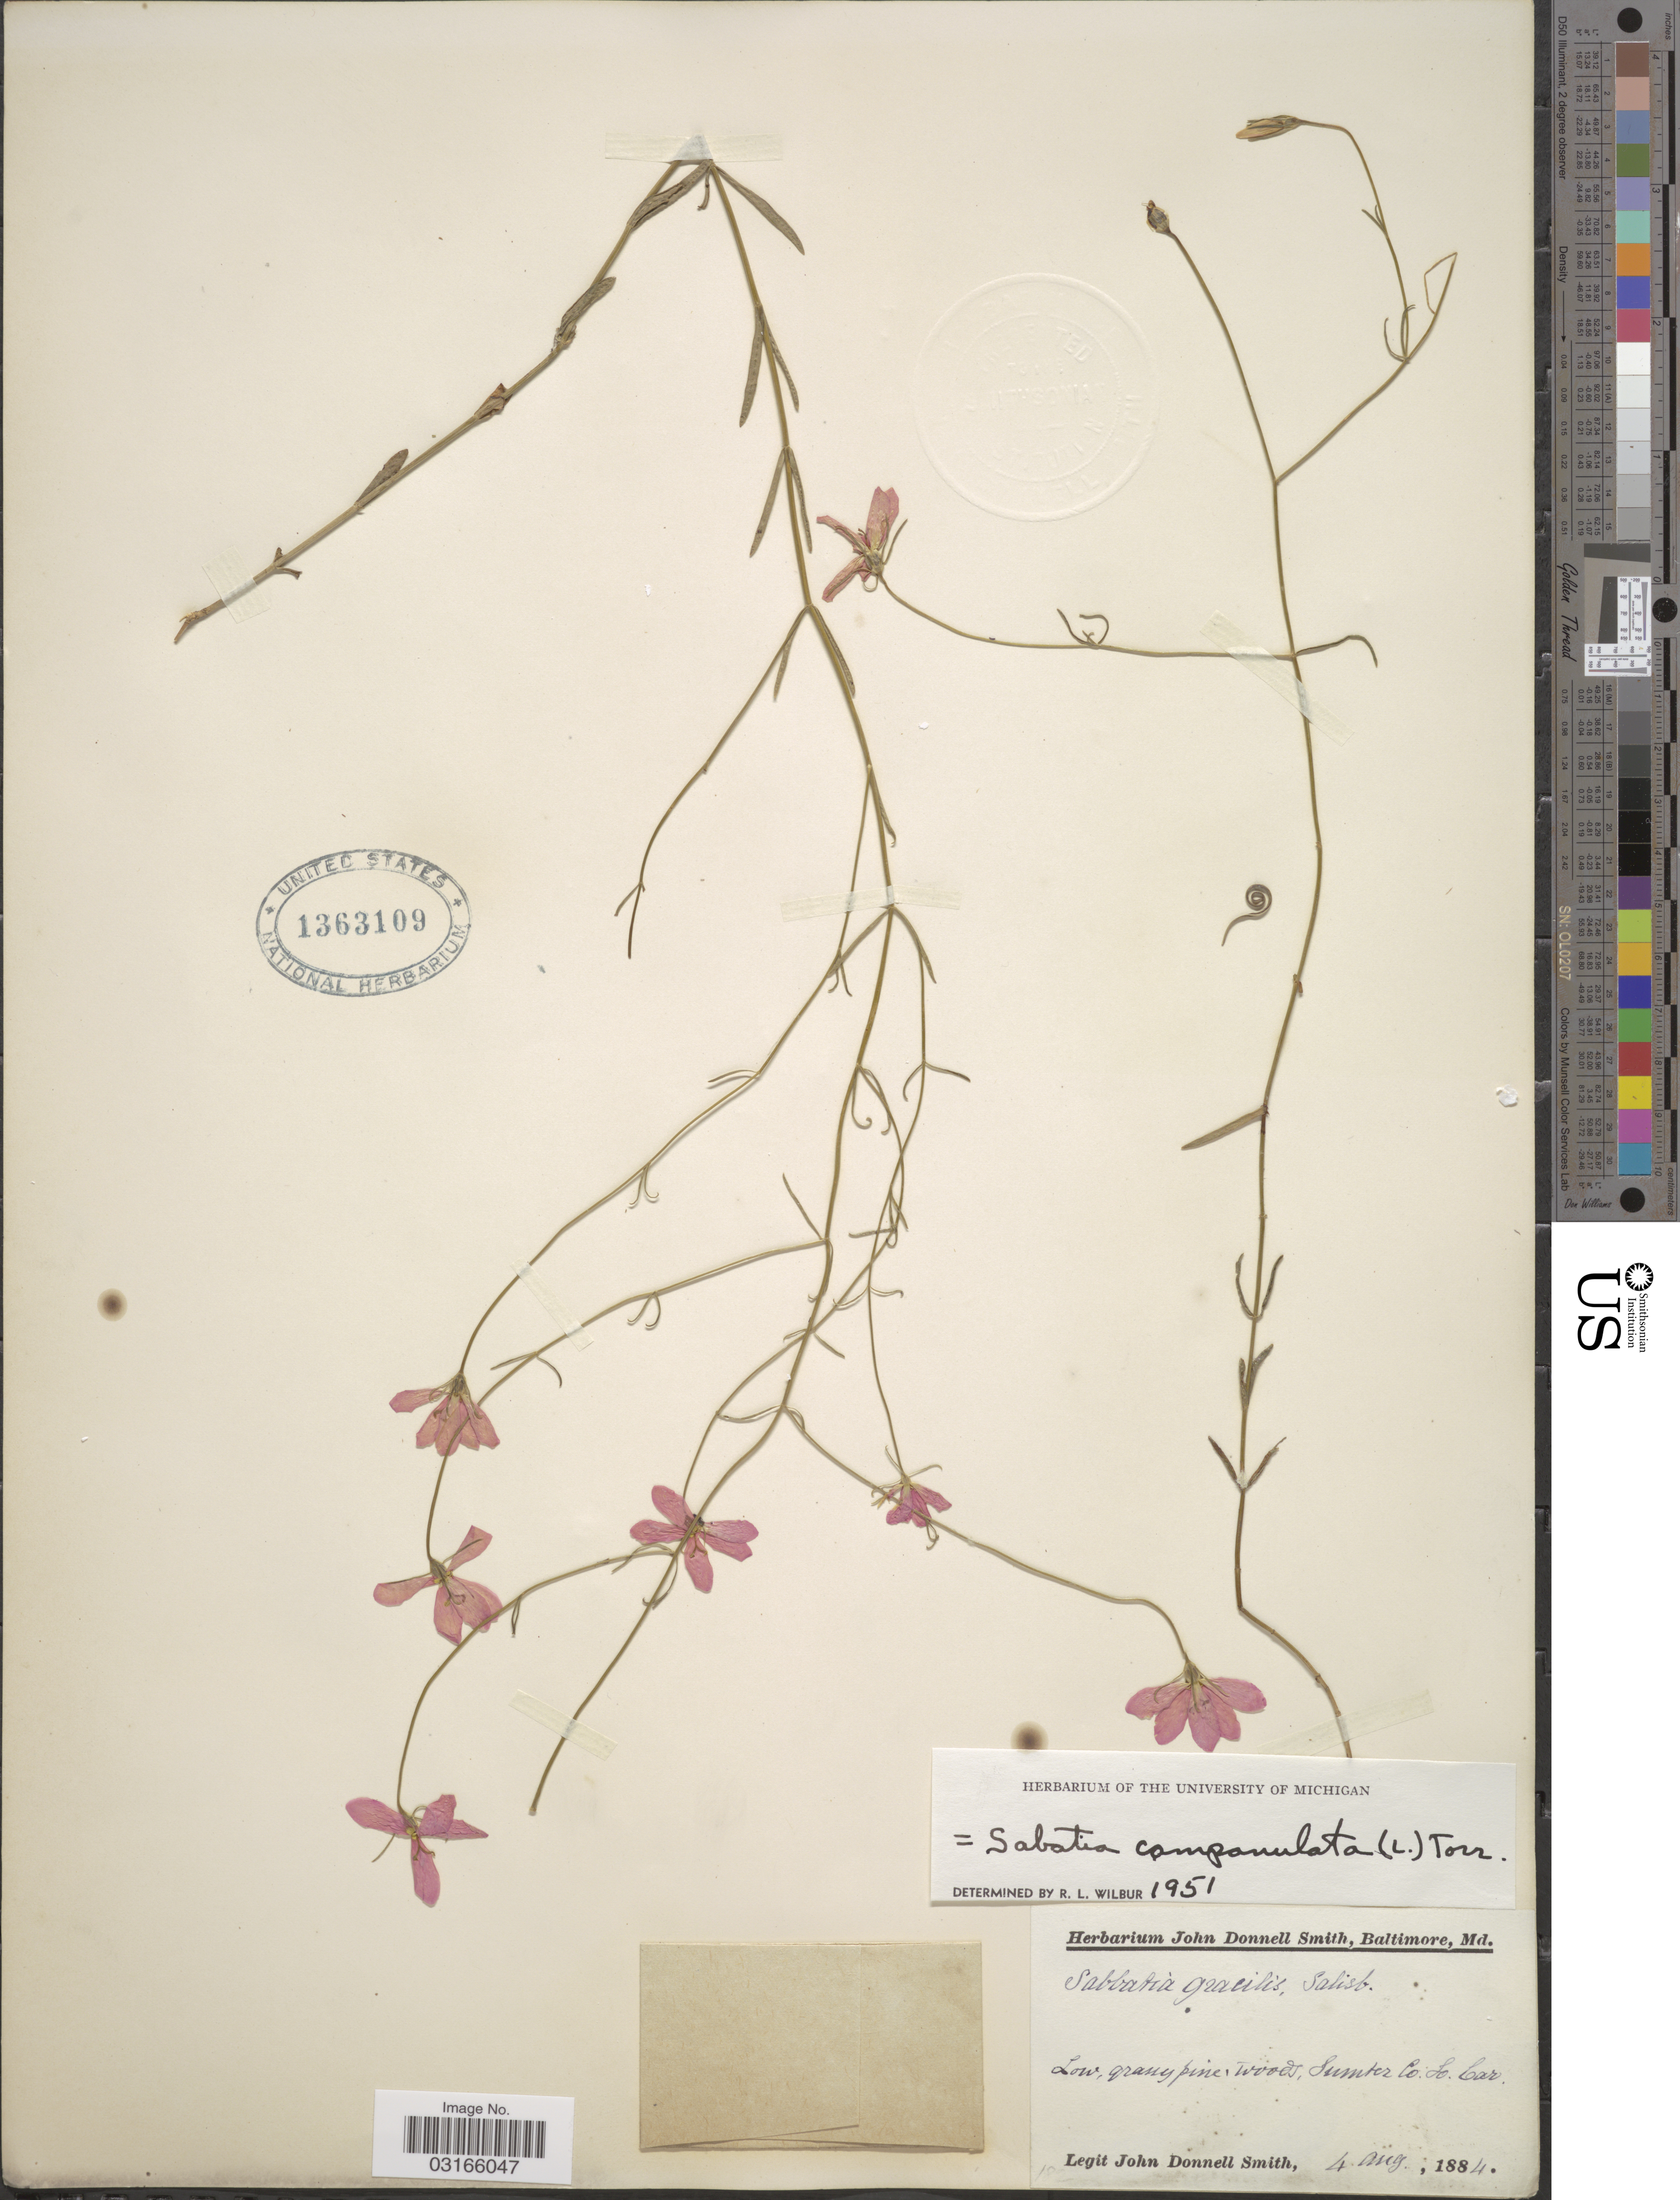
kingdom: Plantae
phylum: Tracheophyta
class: Magnoliopsida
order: Gentianales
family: Gentianaceae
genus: Sabatia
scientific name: Sabatia campanulata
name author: (L.) Torr.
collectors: J. Donnell Smith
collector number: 182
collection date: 1884-08-04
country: United States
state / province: South Carolina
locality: Low, grassy pine, woods, Sumter Co.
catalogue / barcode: US 1363109